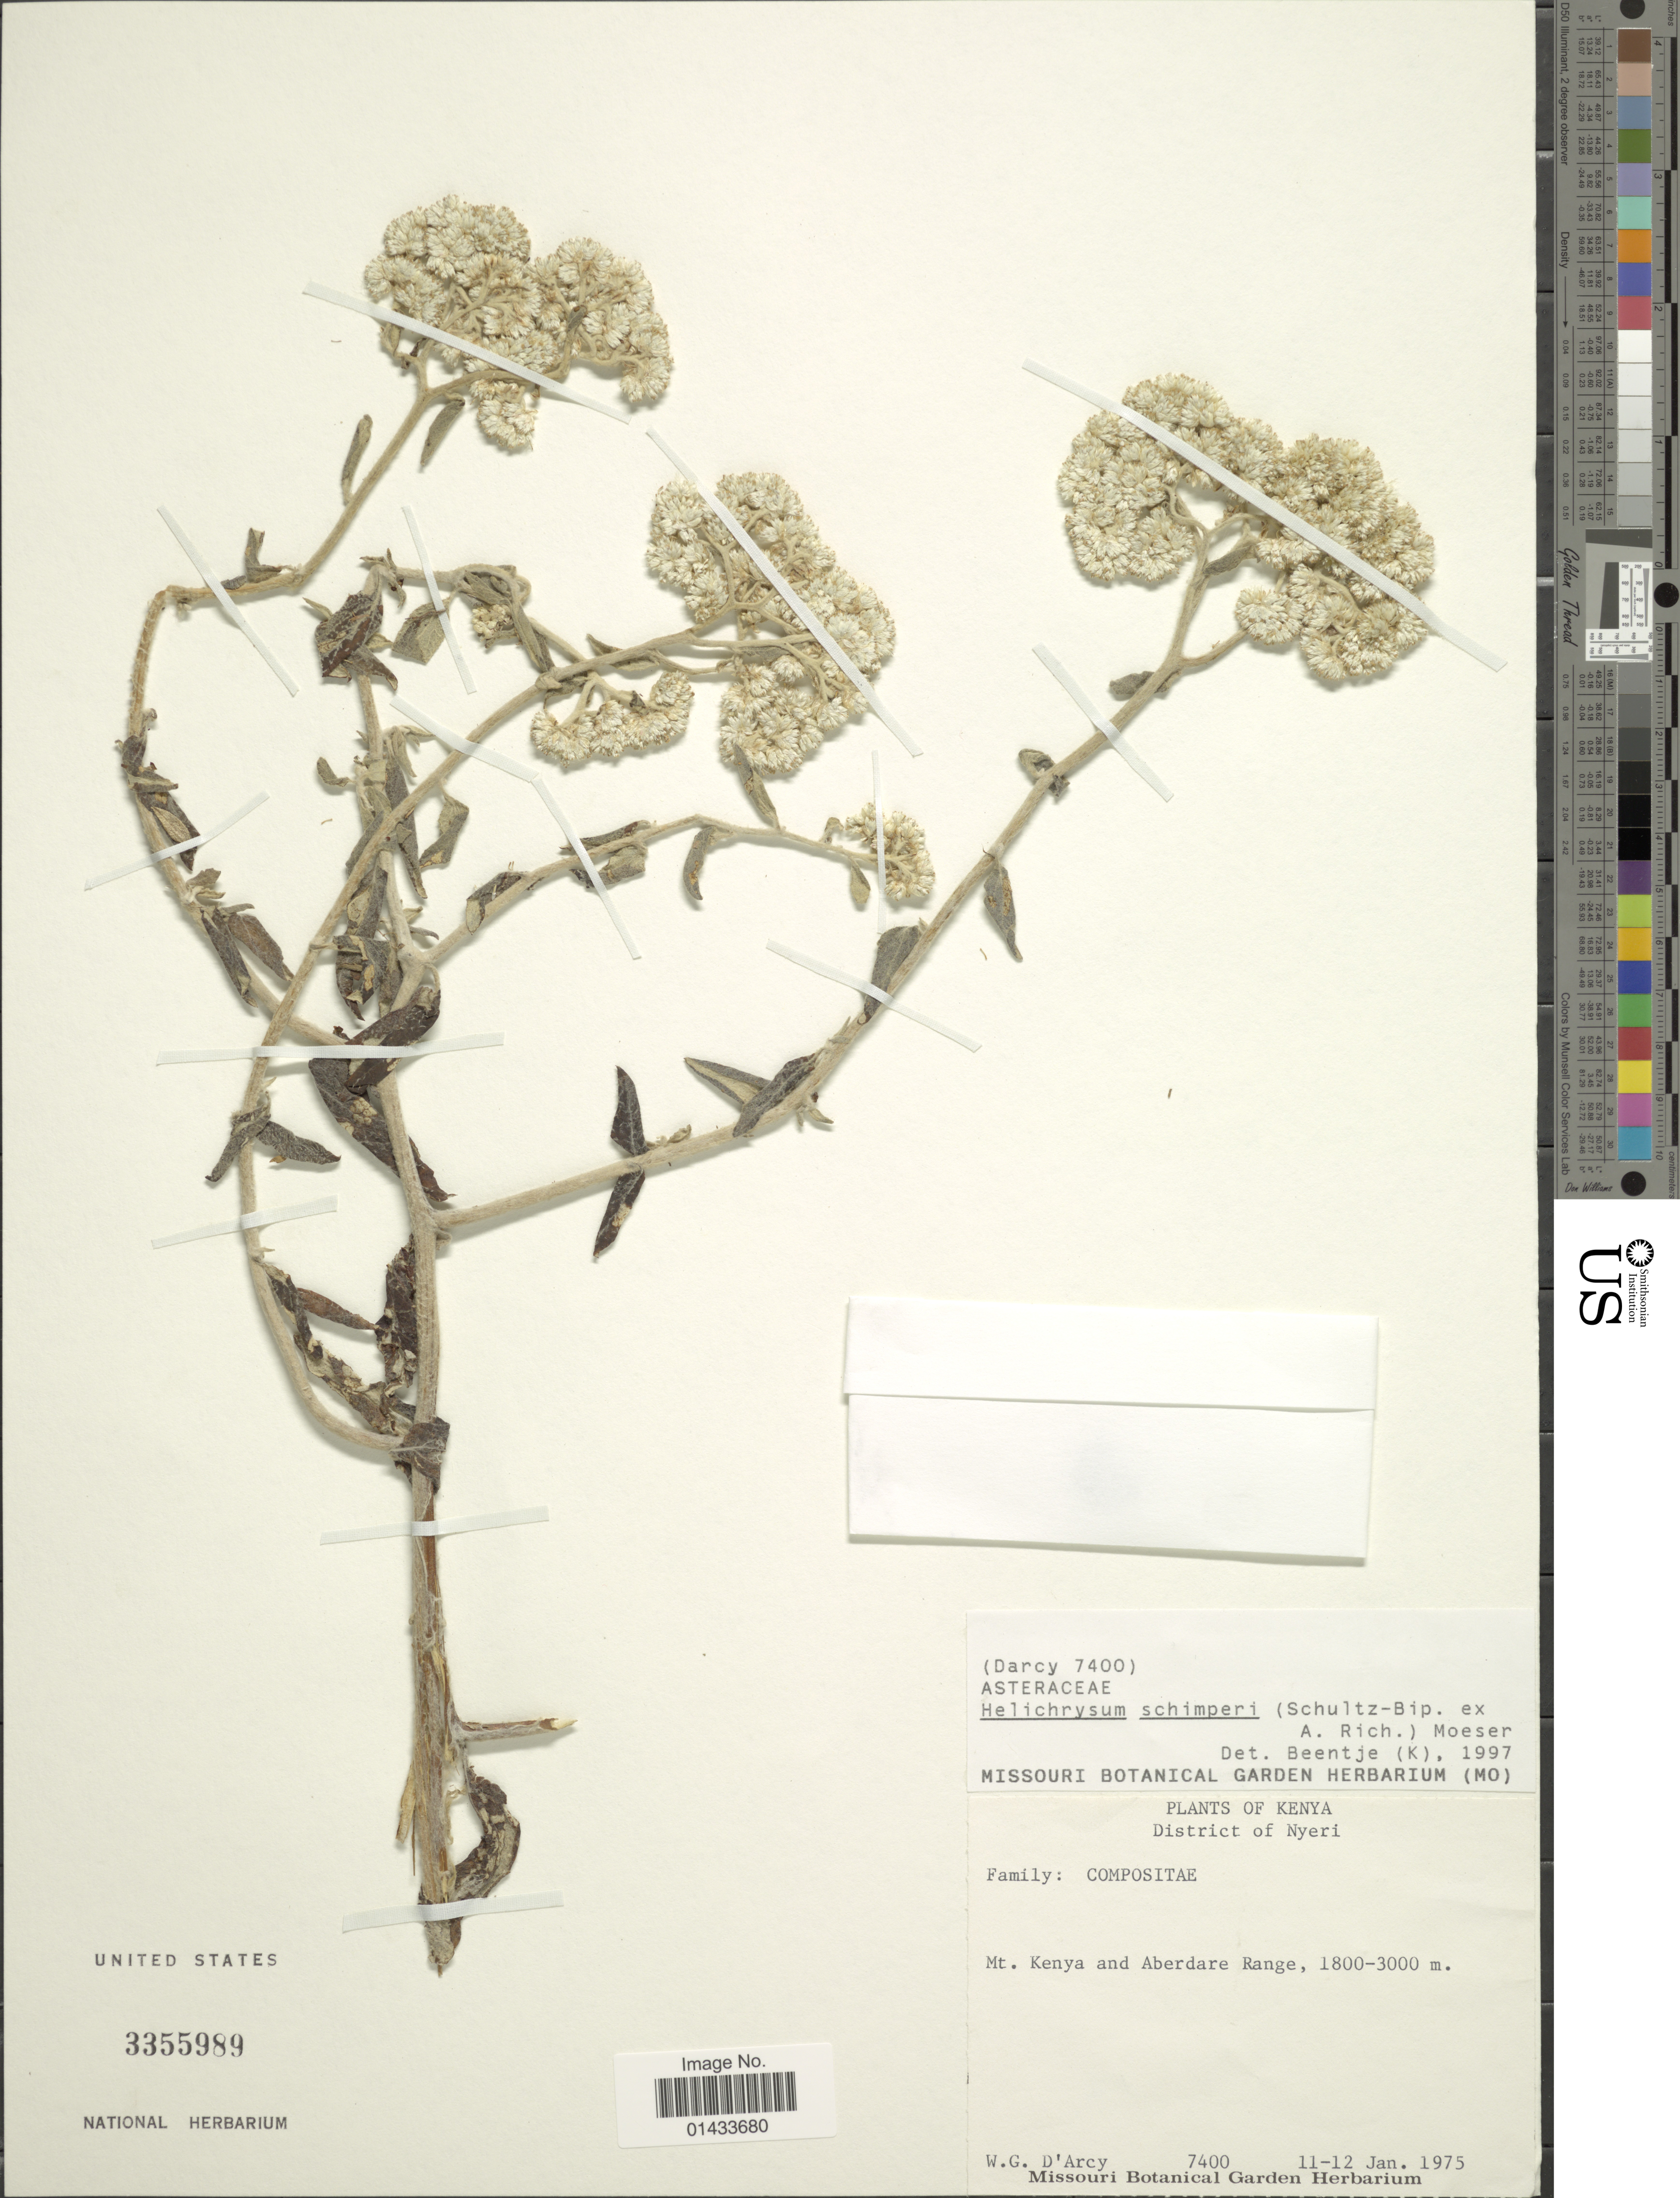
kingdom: Plantae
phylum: Tracheophyta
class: Magnoliopsida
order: Asterales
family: Asteraceae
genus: Helichrysum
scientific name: Helichrysum schimperi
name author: (Sch. Bip.) Moeser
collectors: W. G. D'Arcy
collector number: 7400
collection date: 1975-01-11/1975-01-12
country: Kenya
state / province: Nyeri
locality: District of Nyeri, Mt. Kenya and Aberdare Range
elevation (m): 1800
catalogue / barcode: US 3355989